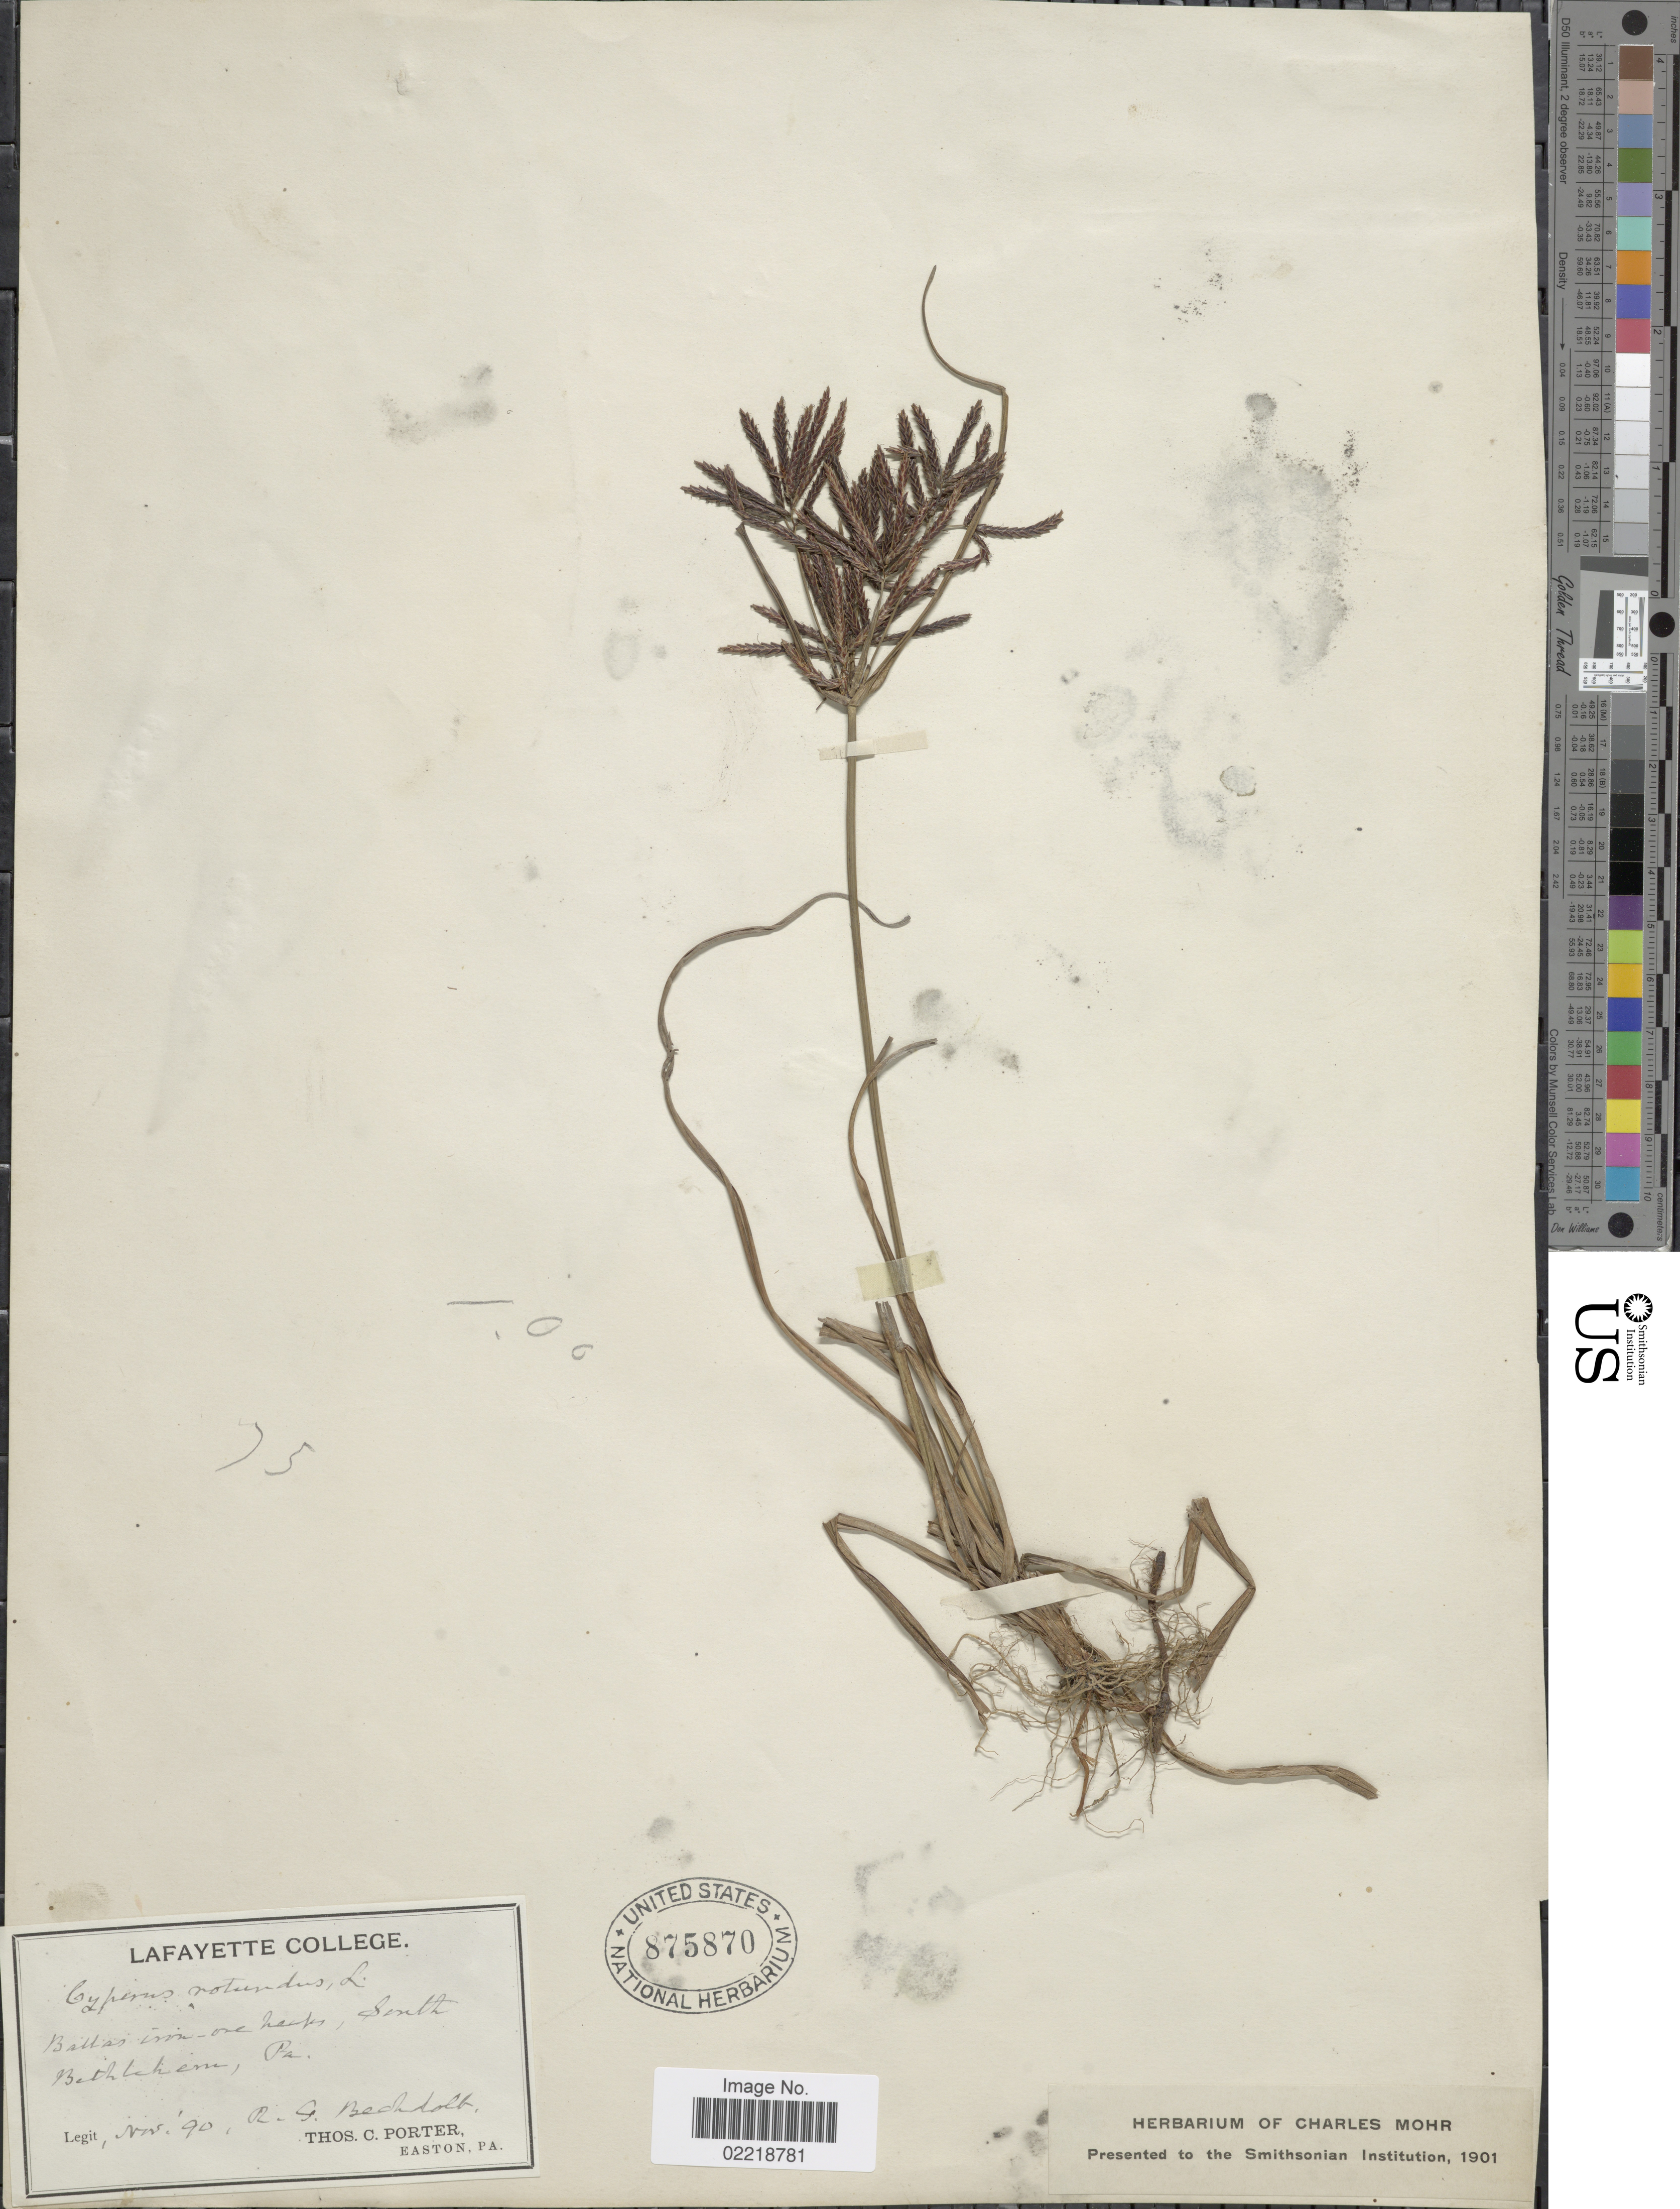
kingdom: Plantae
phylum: Tracheophyta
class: Liliopsida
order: Poales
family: Cyperaceae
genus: Cyperus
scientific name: Cyperus rotundus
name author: L.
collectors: R. Bechdolt & T. Porter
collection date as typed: Transcribed d/m/y: /11/90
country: United States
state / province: Pennsylvania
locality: South Bethlehem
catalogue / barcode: US 875870